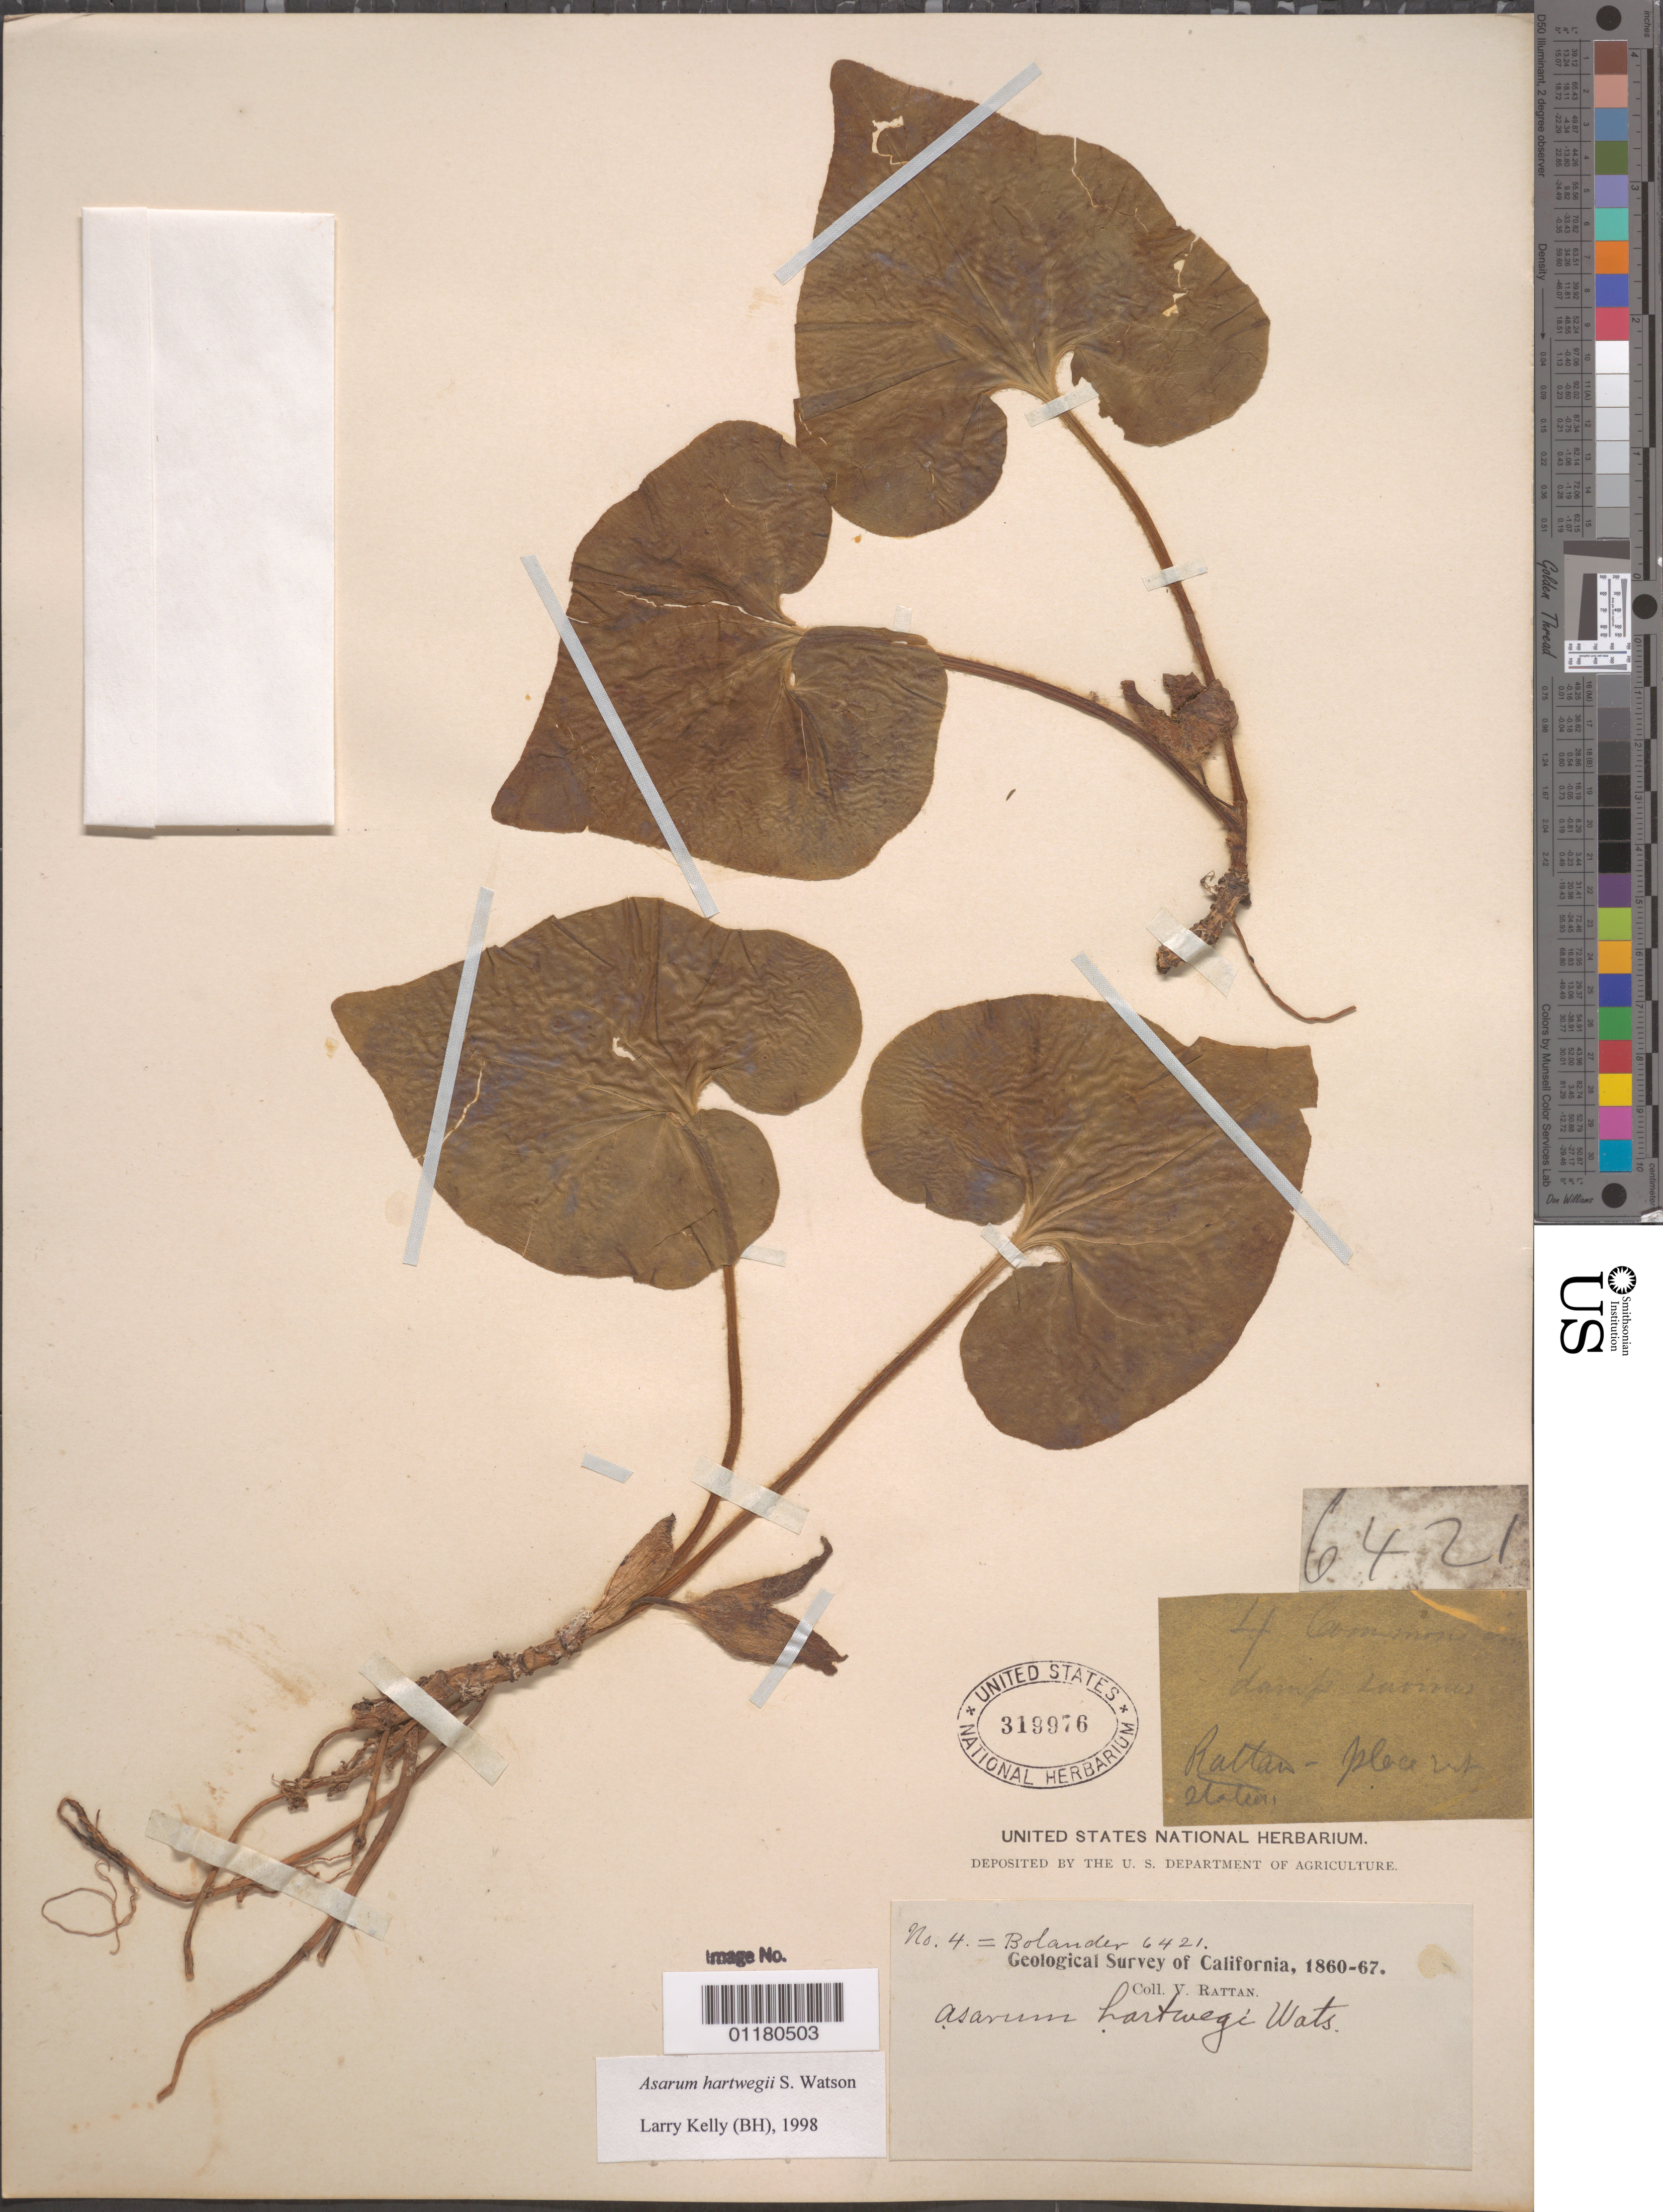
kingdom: Plantae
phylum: Tracheophyta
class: Magnoliopsida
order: Piperales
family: Aristolochiaceae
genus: Asarum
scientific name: Asarum hartwegii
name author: S. Watson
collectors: V. Rattan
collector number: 4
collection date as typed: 1860 to -- --- 1867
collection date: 1860/1867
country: United States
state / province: California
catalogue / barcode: US 319976